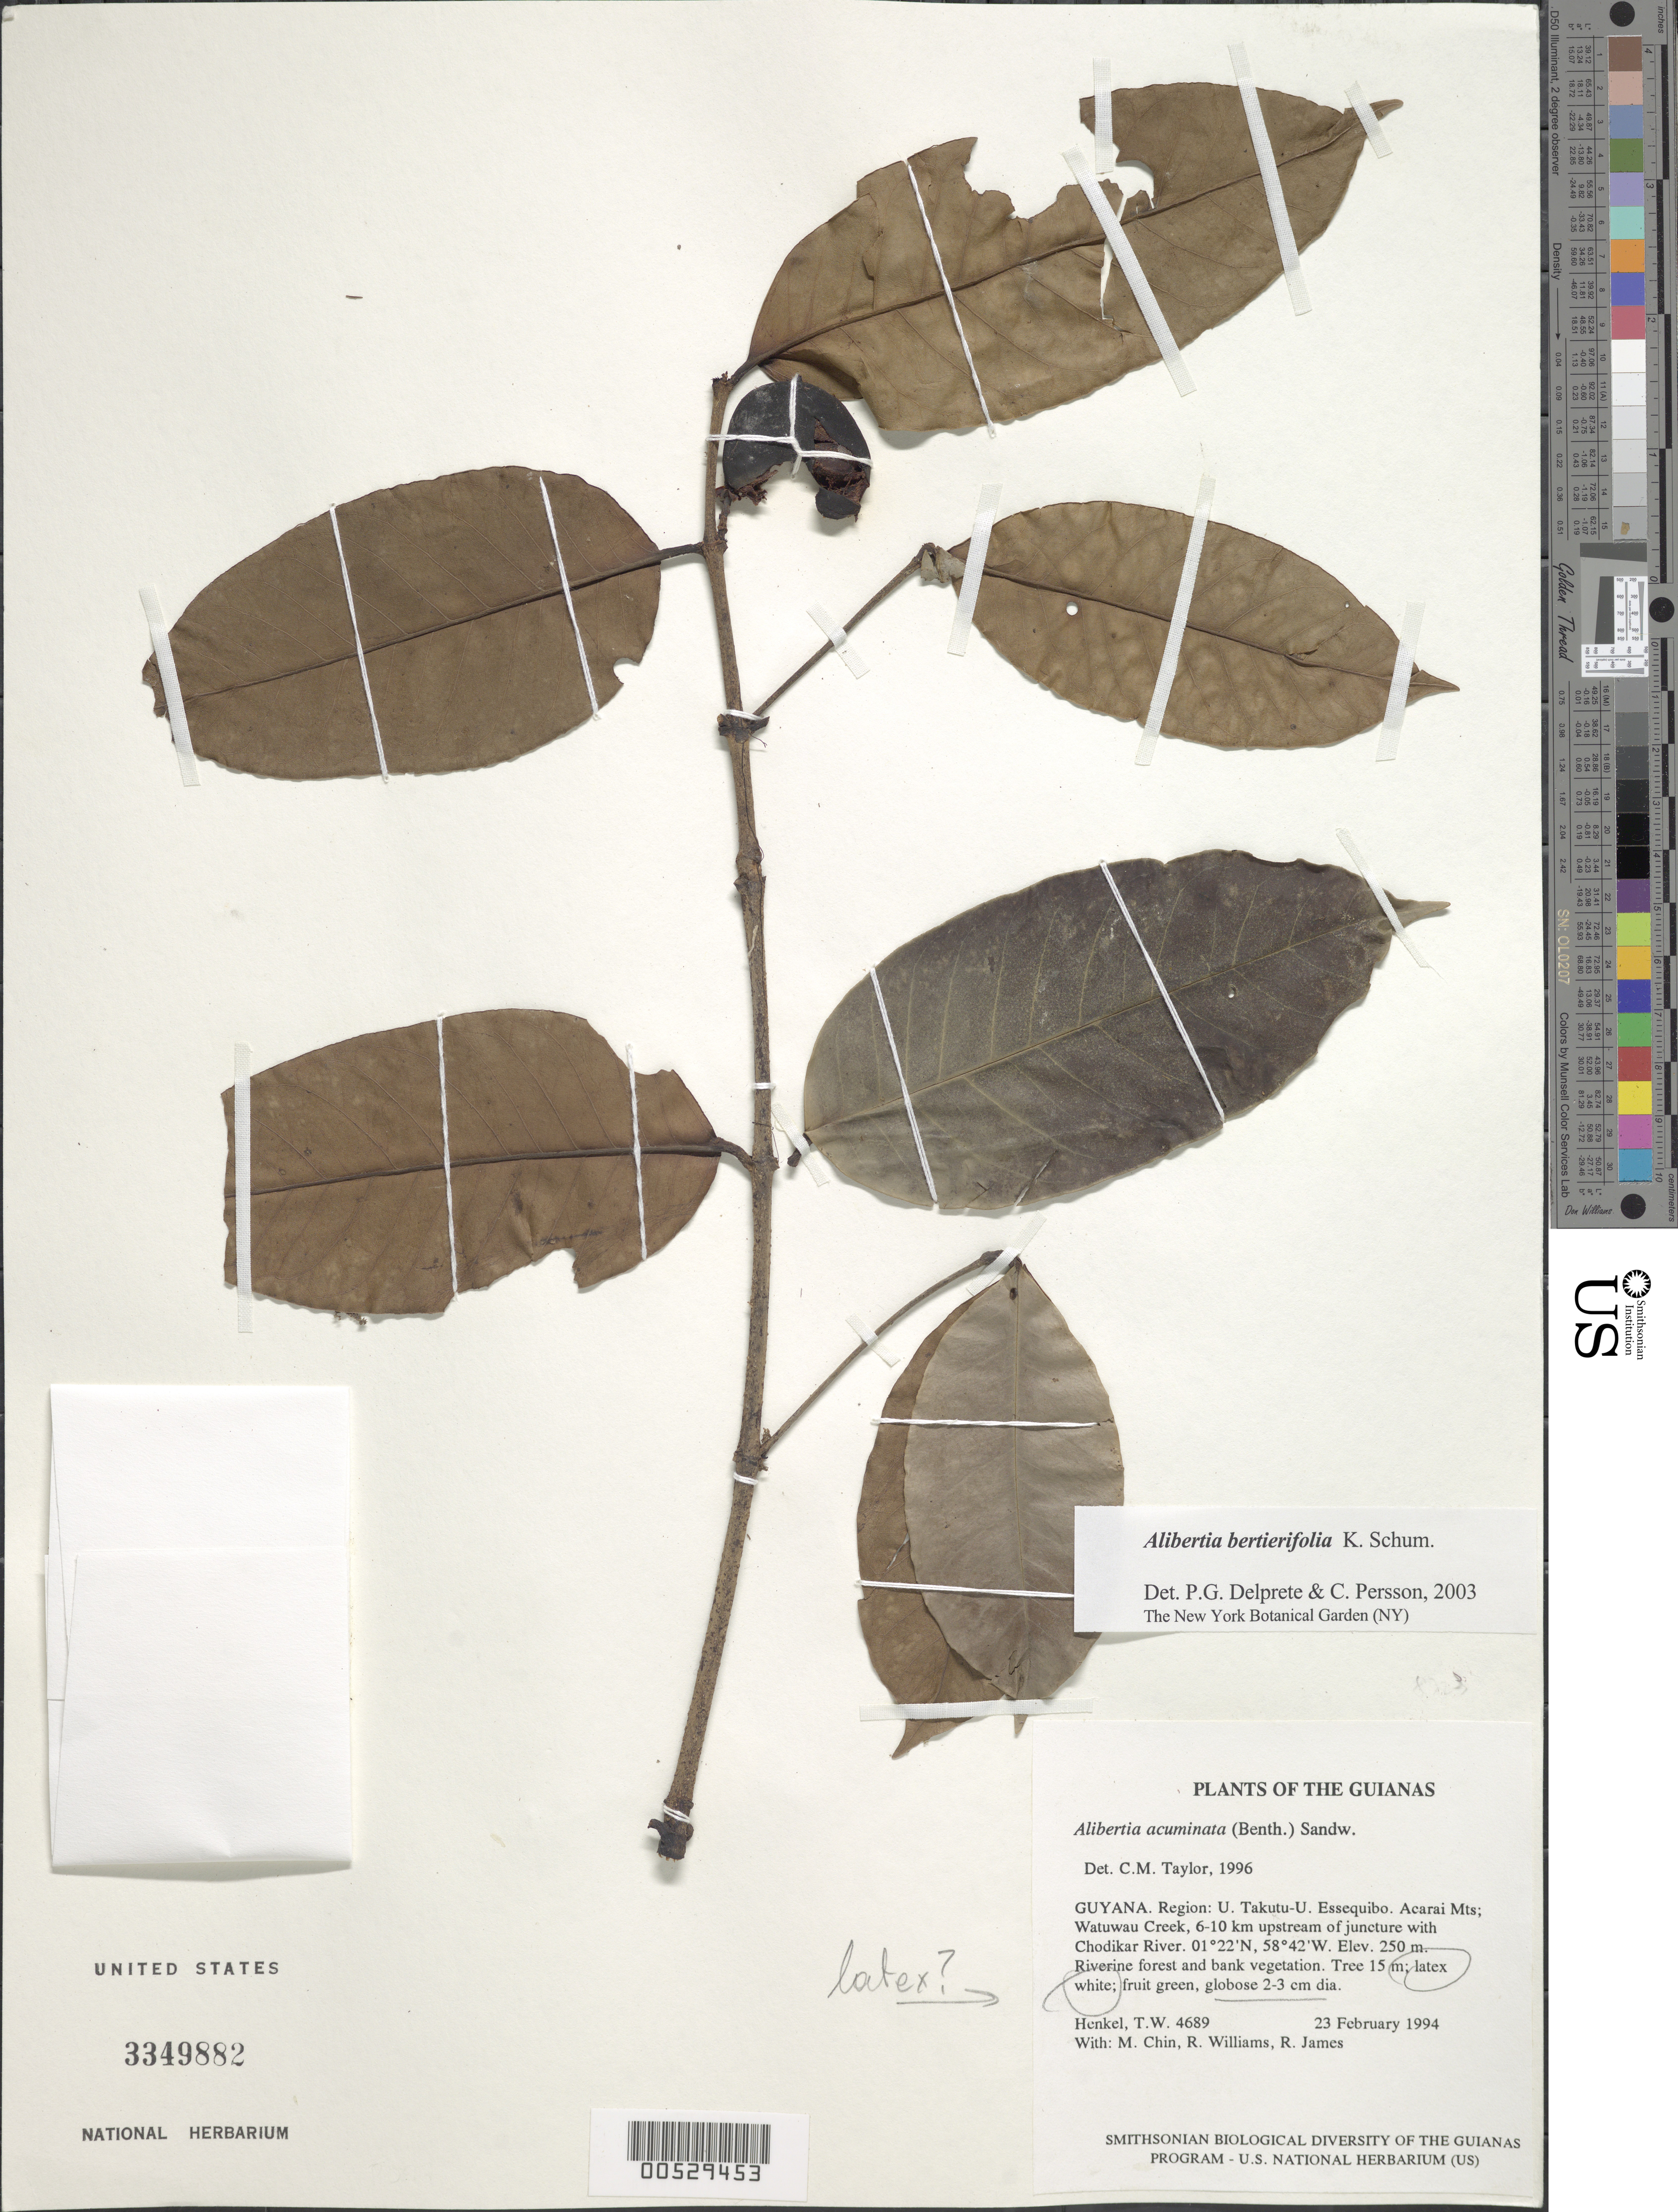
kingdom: Plantae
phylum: Tracheophyta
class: Magnoliopsida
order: Gentianales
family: Rubiaceae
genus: Alibertia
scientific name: Alibertia sp.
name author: K. Schum.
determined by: Delprete, P. G.; Persson, C. H.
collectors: T. Henkel, M. Chin, R. Williams & R. James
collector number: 4689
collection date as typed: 23 February 1994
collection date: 1994-02-23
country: Guyana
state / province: U. Takutu-U. Essequibo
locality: Acarai Mts; Watuwau Creek, 6-10 km upstream of juncture with Chodikar River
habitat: Riverine forest and bank vegetation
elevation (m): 250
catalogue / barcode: US 3349882